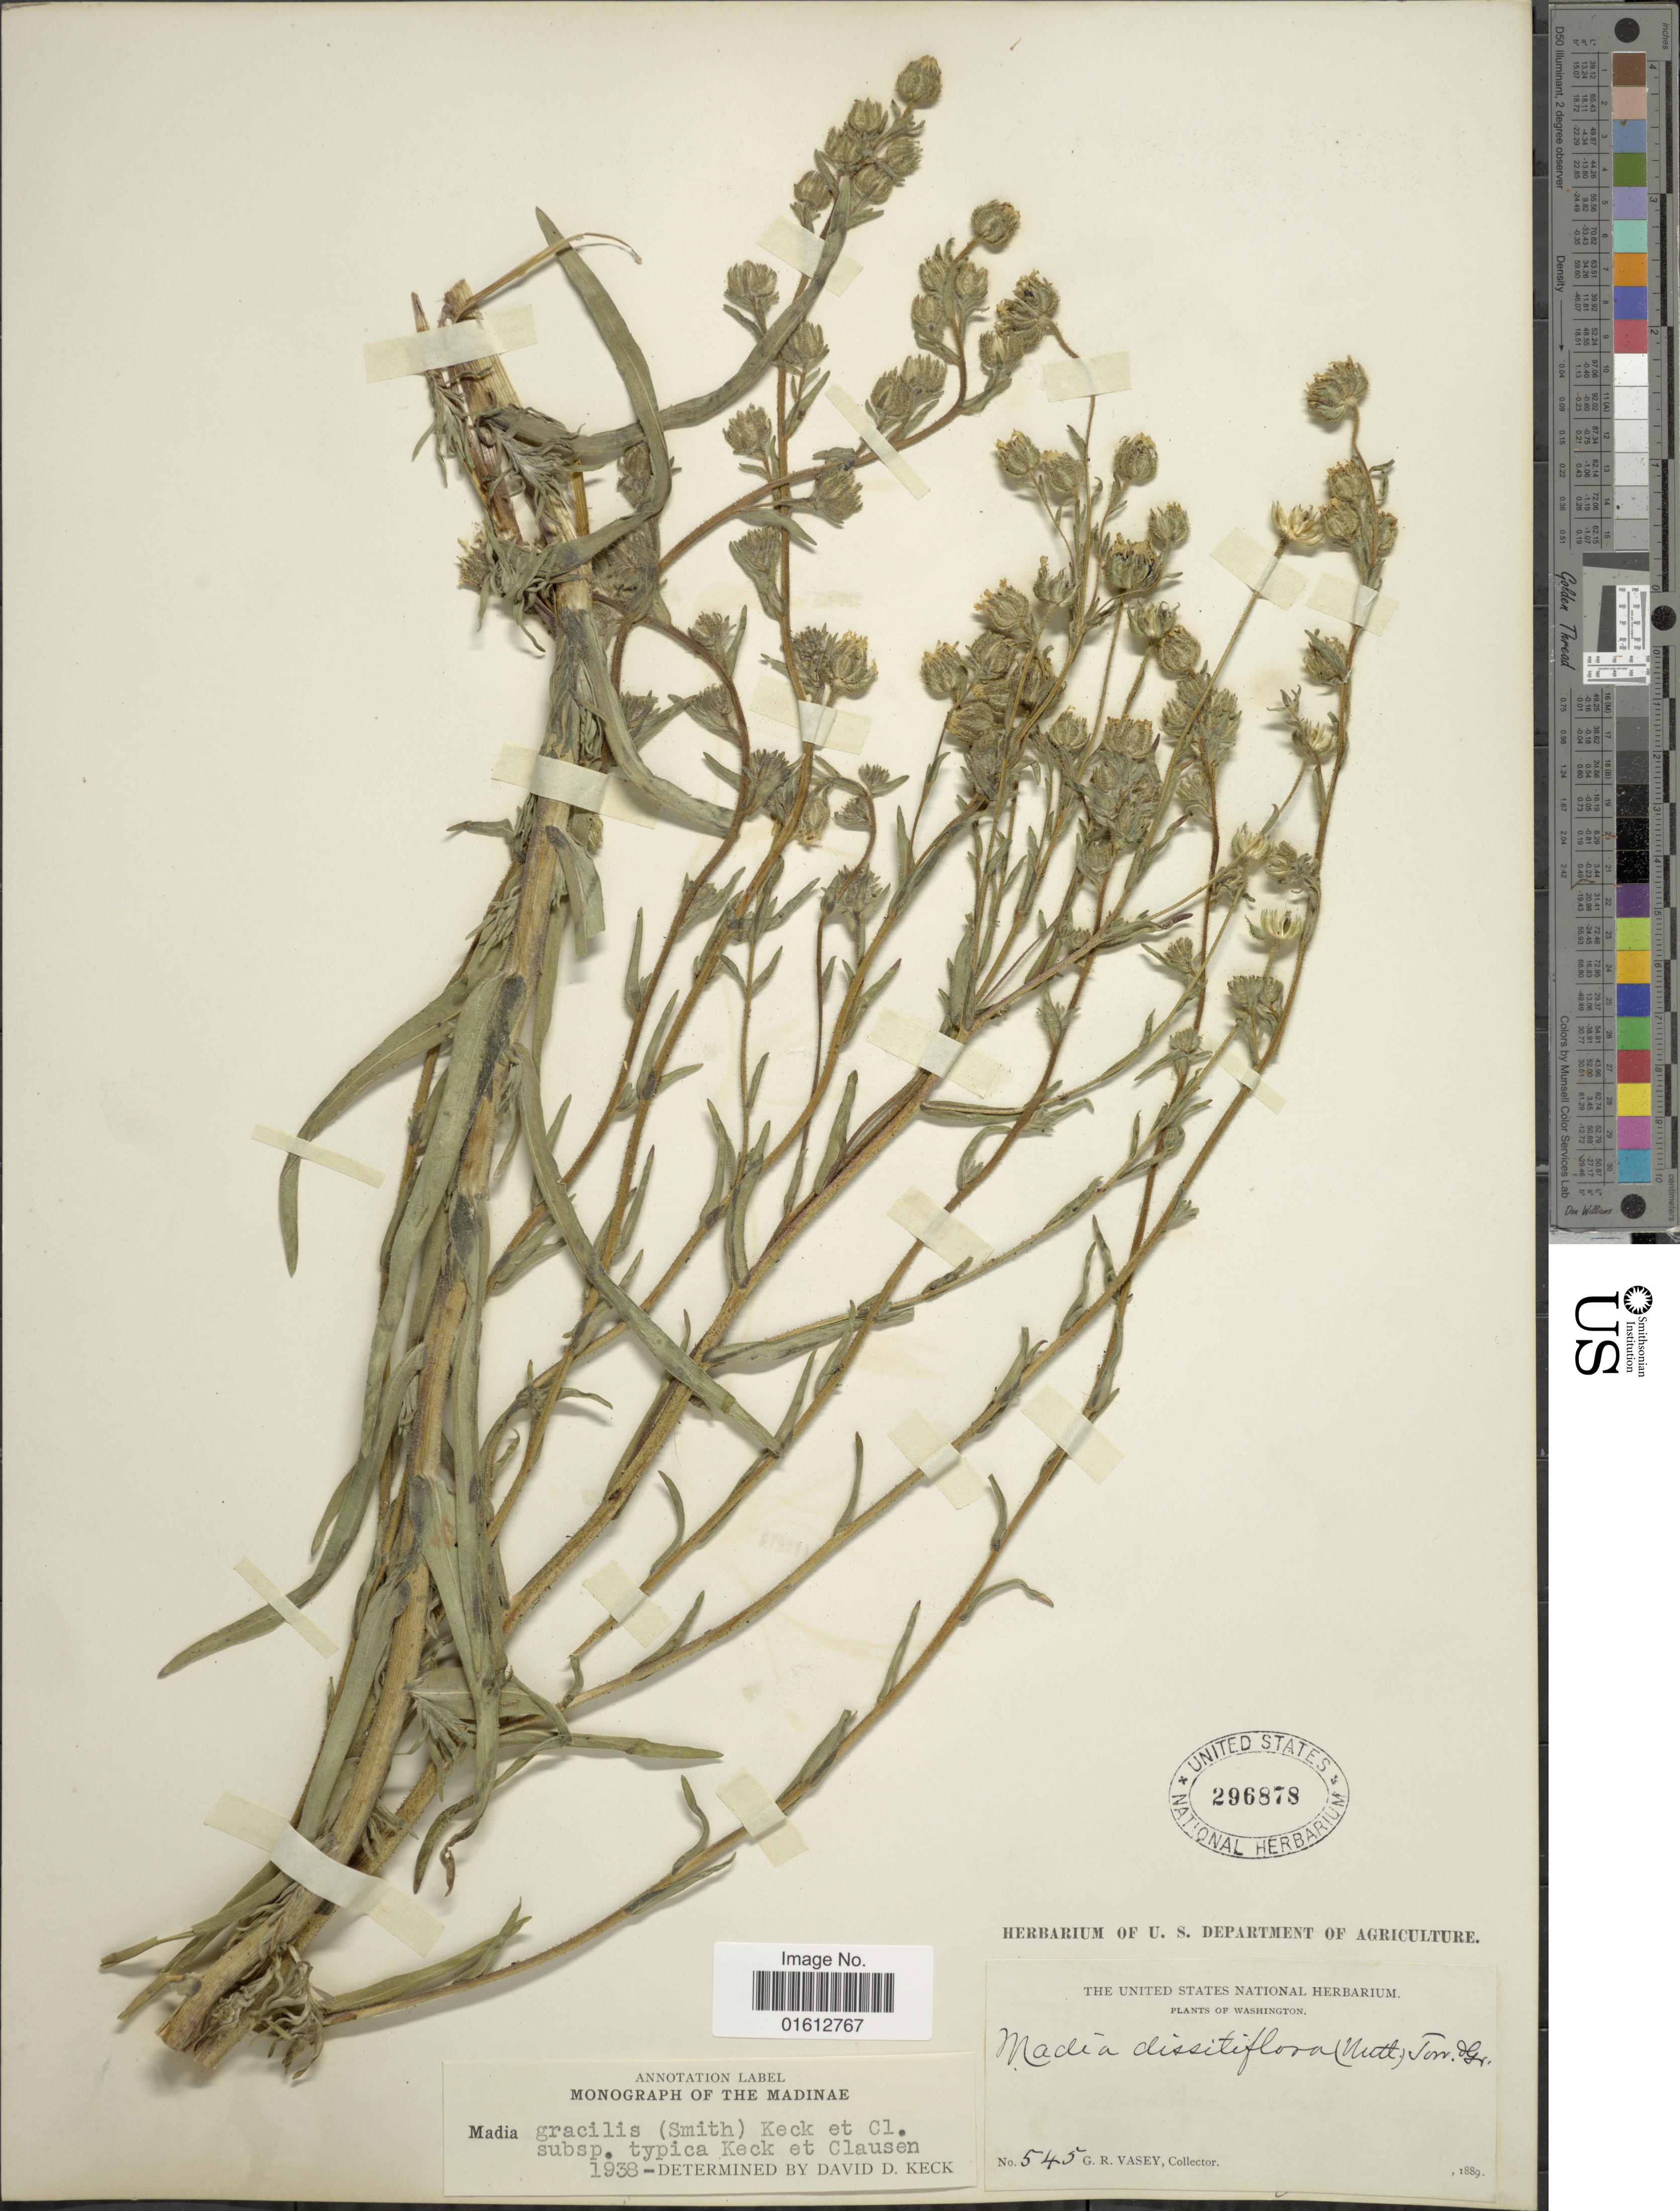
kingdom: Plantae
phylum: Tracheophyta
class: Magnoliopsida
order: Asterales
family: Asteraceae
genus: Madia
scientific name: Madia gracilis subsp. gracilis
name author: (Sm.) D.D. Keck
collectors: G. R. Vasey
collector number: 545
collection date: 1889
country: United States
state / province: Washington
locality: Washington.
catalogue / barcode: US 296878